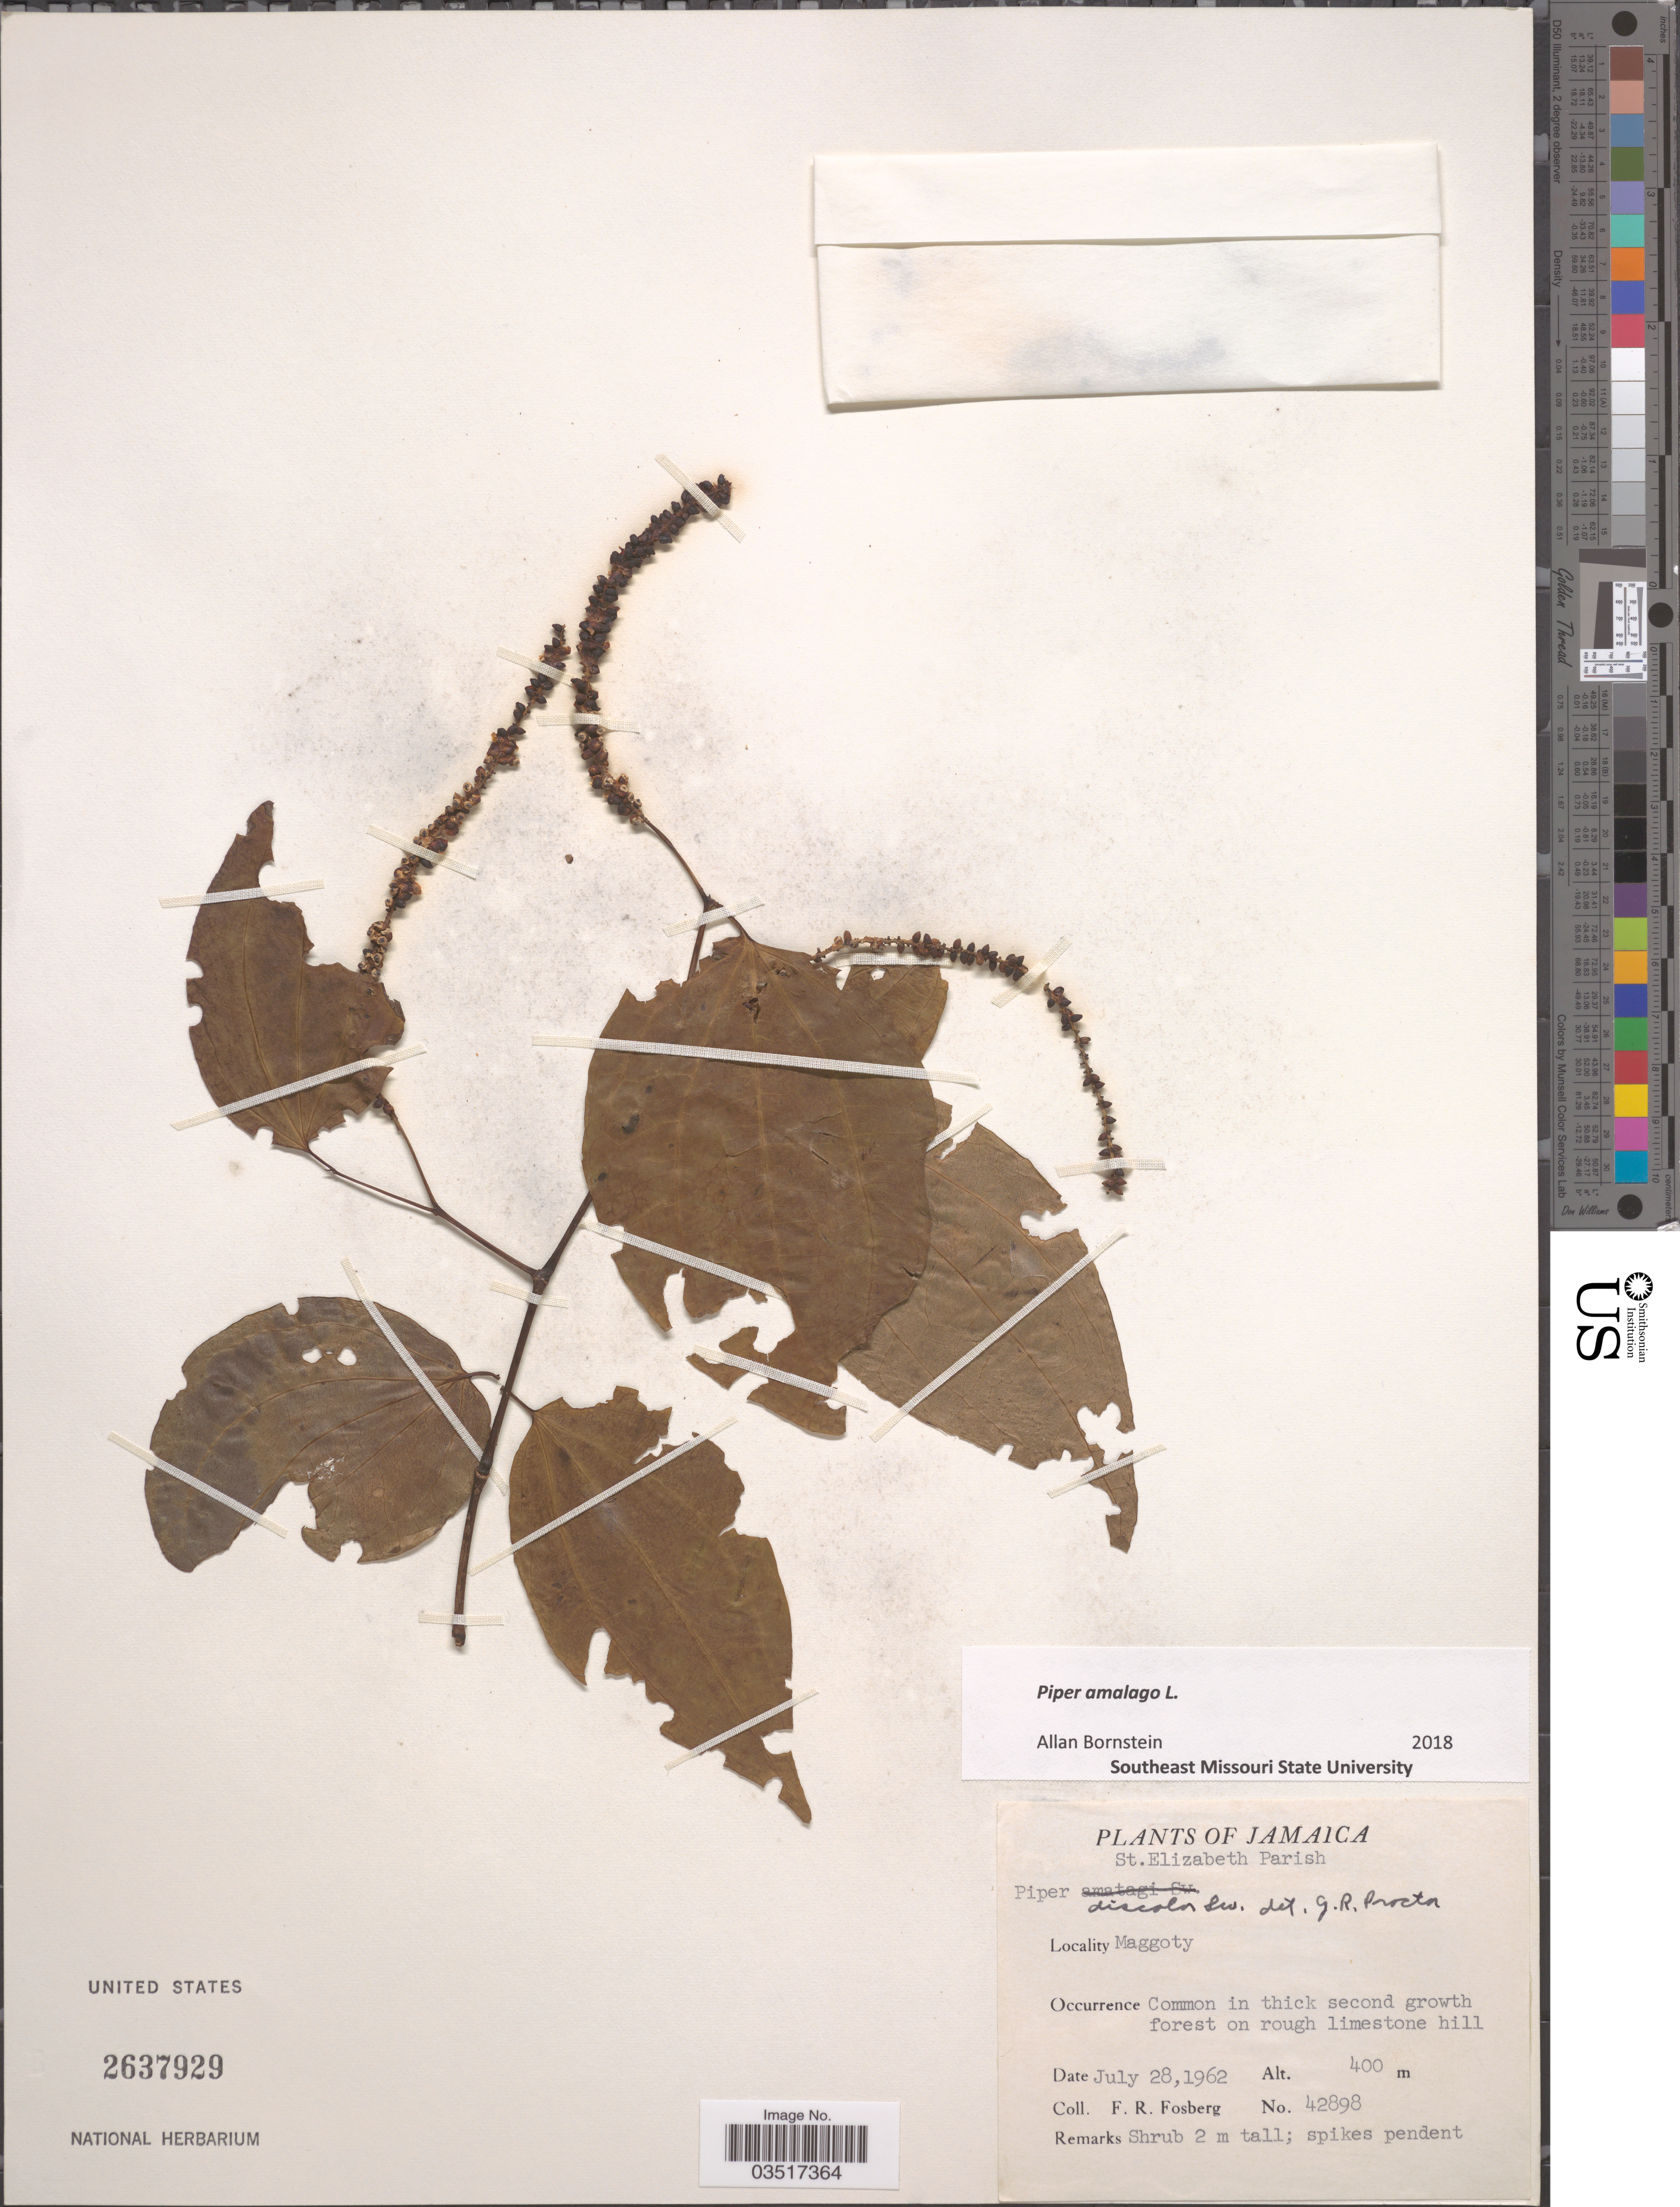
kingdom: Plantae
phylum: Tracheophyta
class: Magnoliopsida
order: Piperales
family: Piperaceae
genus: Piper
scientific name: Piper amalago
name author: L.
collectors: F. R. Fosberg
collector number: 42898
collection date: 1962-07-28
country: Jamaica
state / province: Saint Elizabeth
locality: St. Elizabeth Parish. Maggoty. On rough limestone hill.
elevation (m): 400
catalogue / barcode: US 2637929